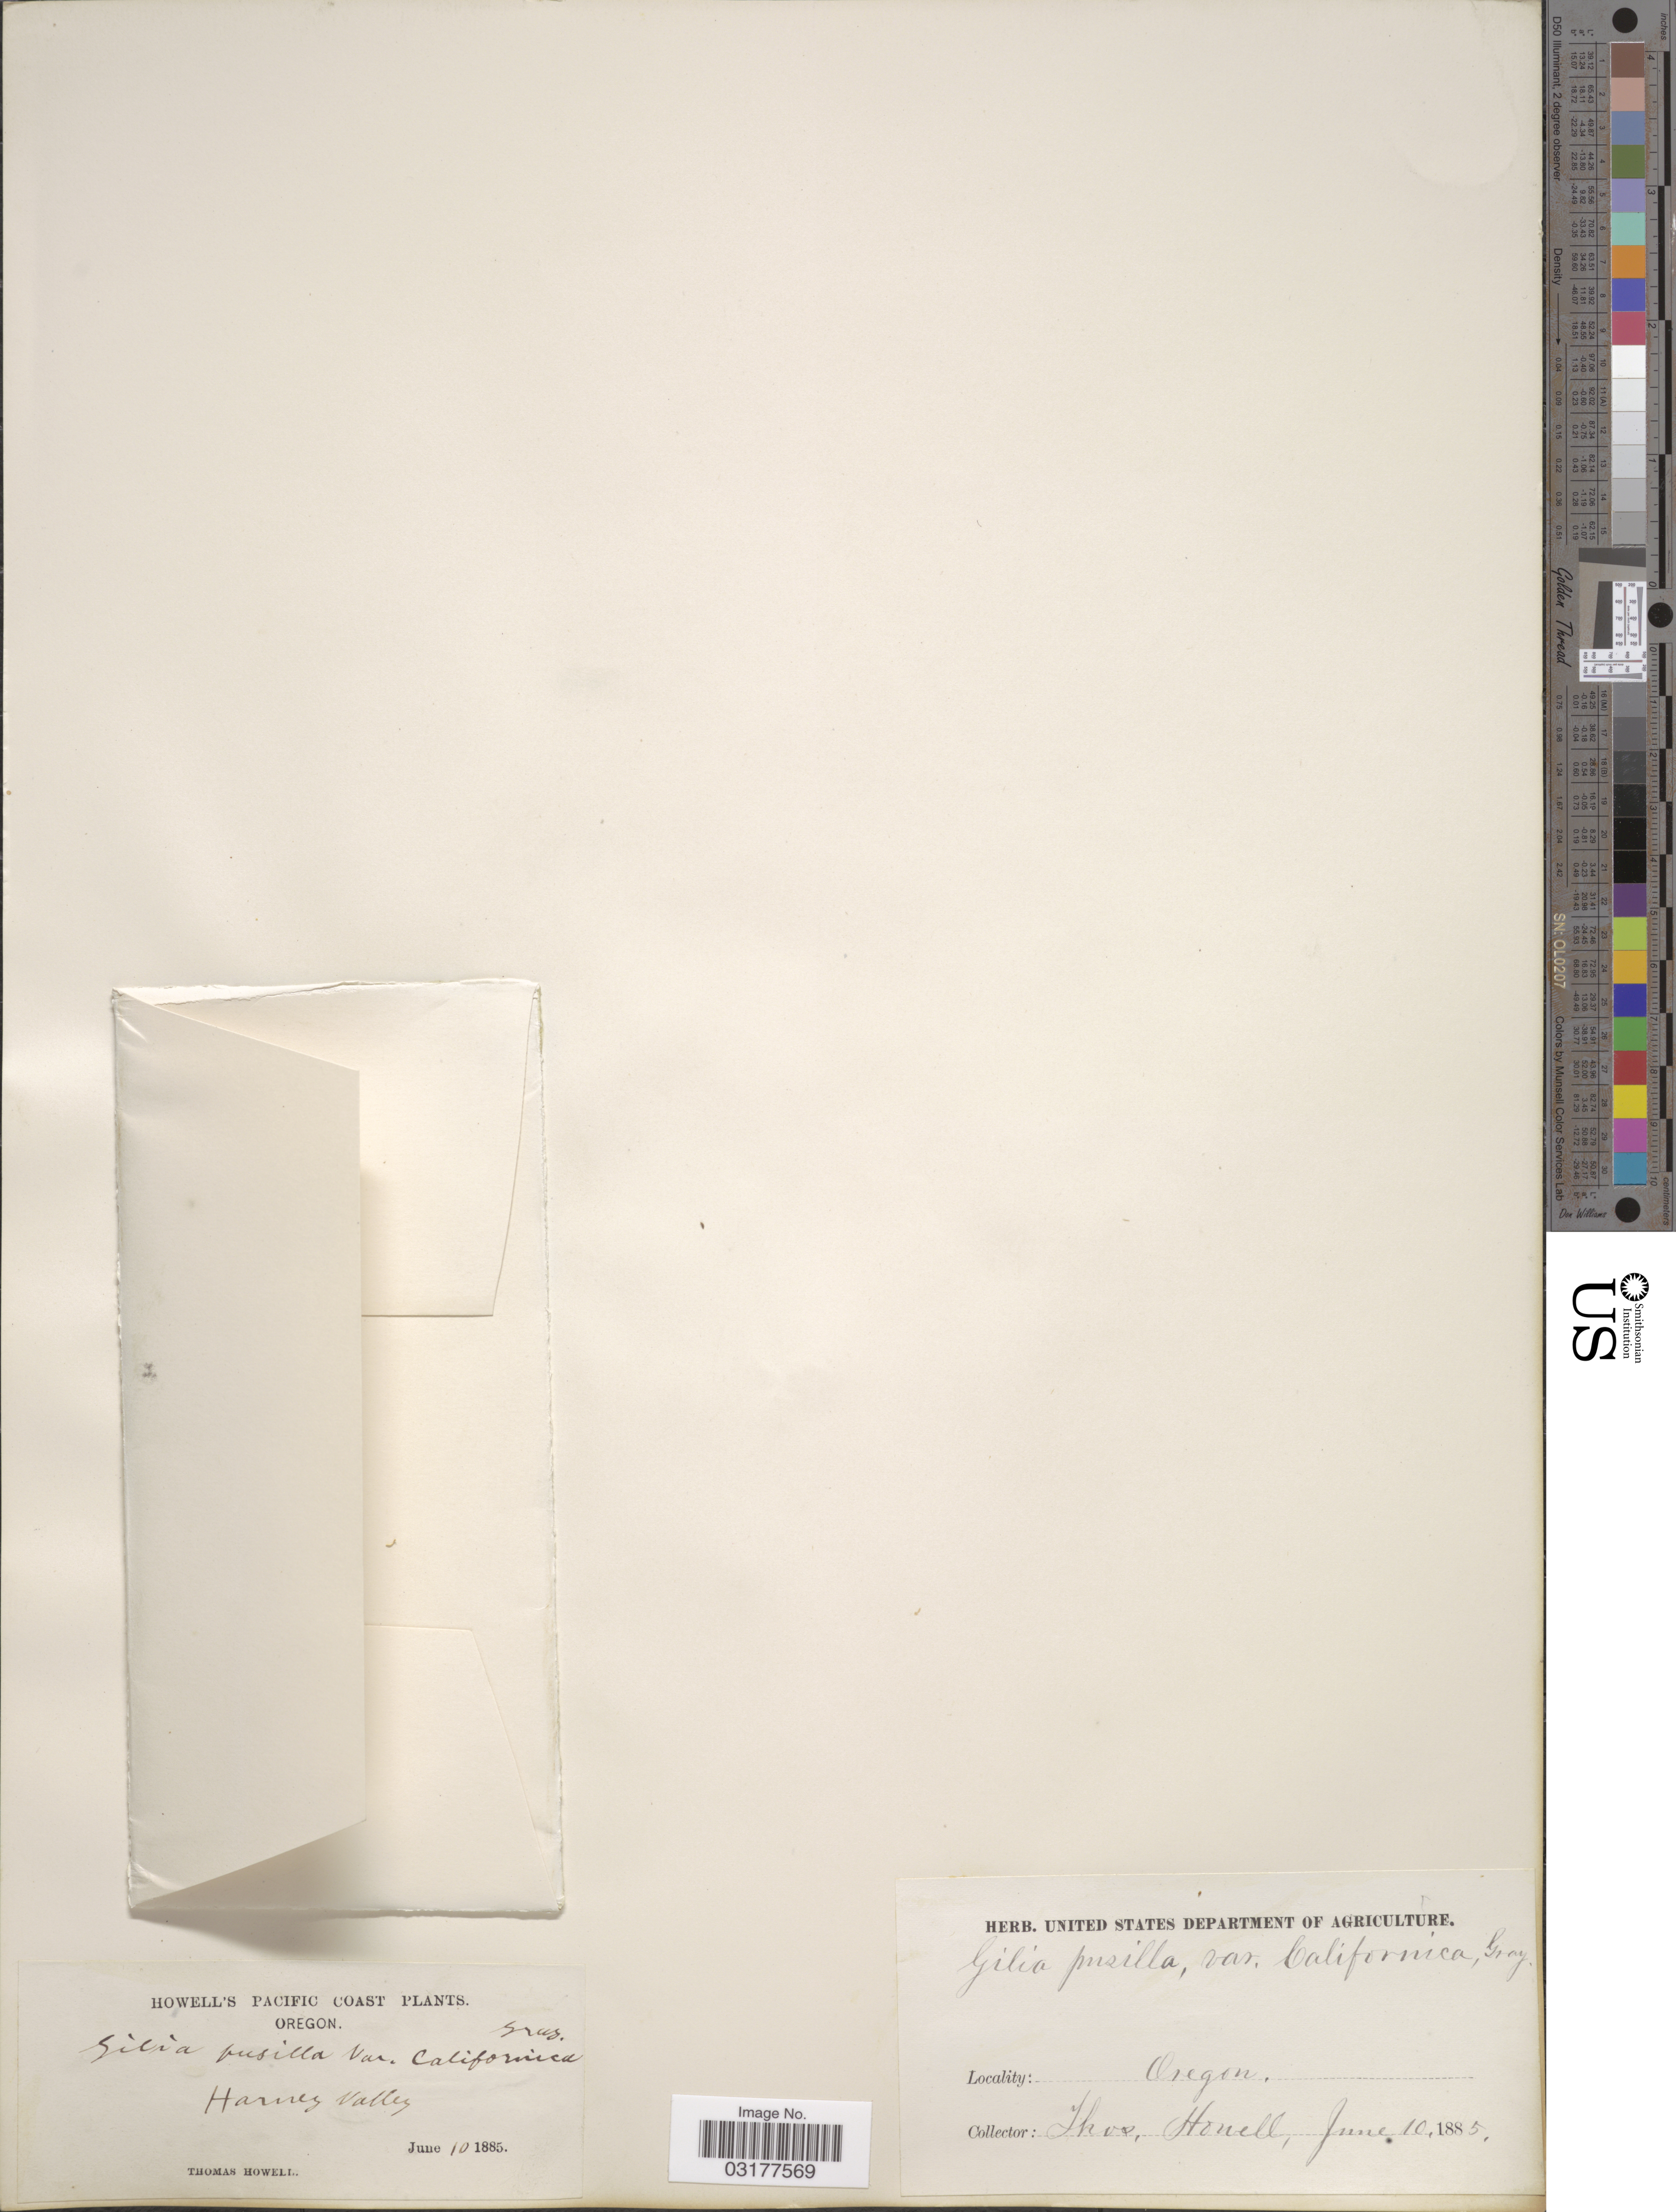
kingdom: Plantae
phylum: Tracheophyta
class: Magnoliopsida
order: Ericales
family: Polemoniaceae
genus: Leptosiphon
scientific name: Leptosiphon filipes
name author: (Benth.) J.M. Porter & L.A. Johnson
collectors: T. Howell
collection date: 1885-06-10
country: United States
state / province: Oregon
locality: Howell's Pacific Coast. Harvey Valley.